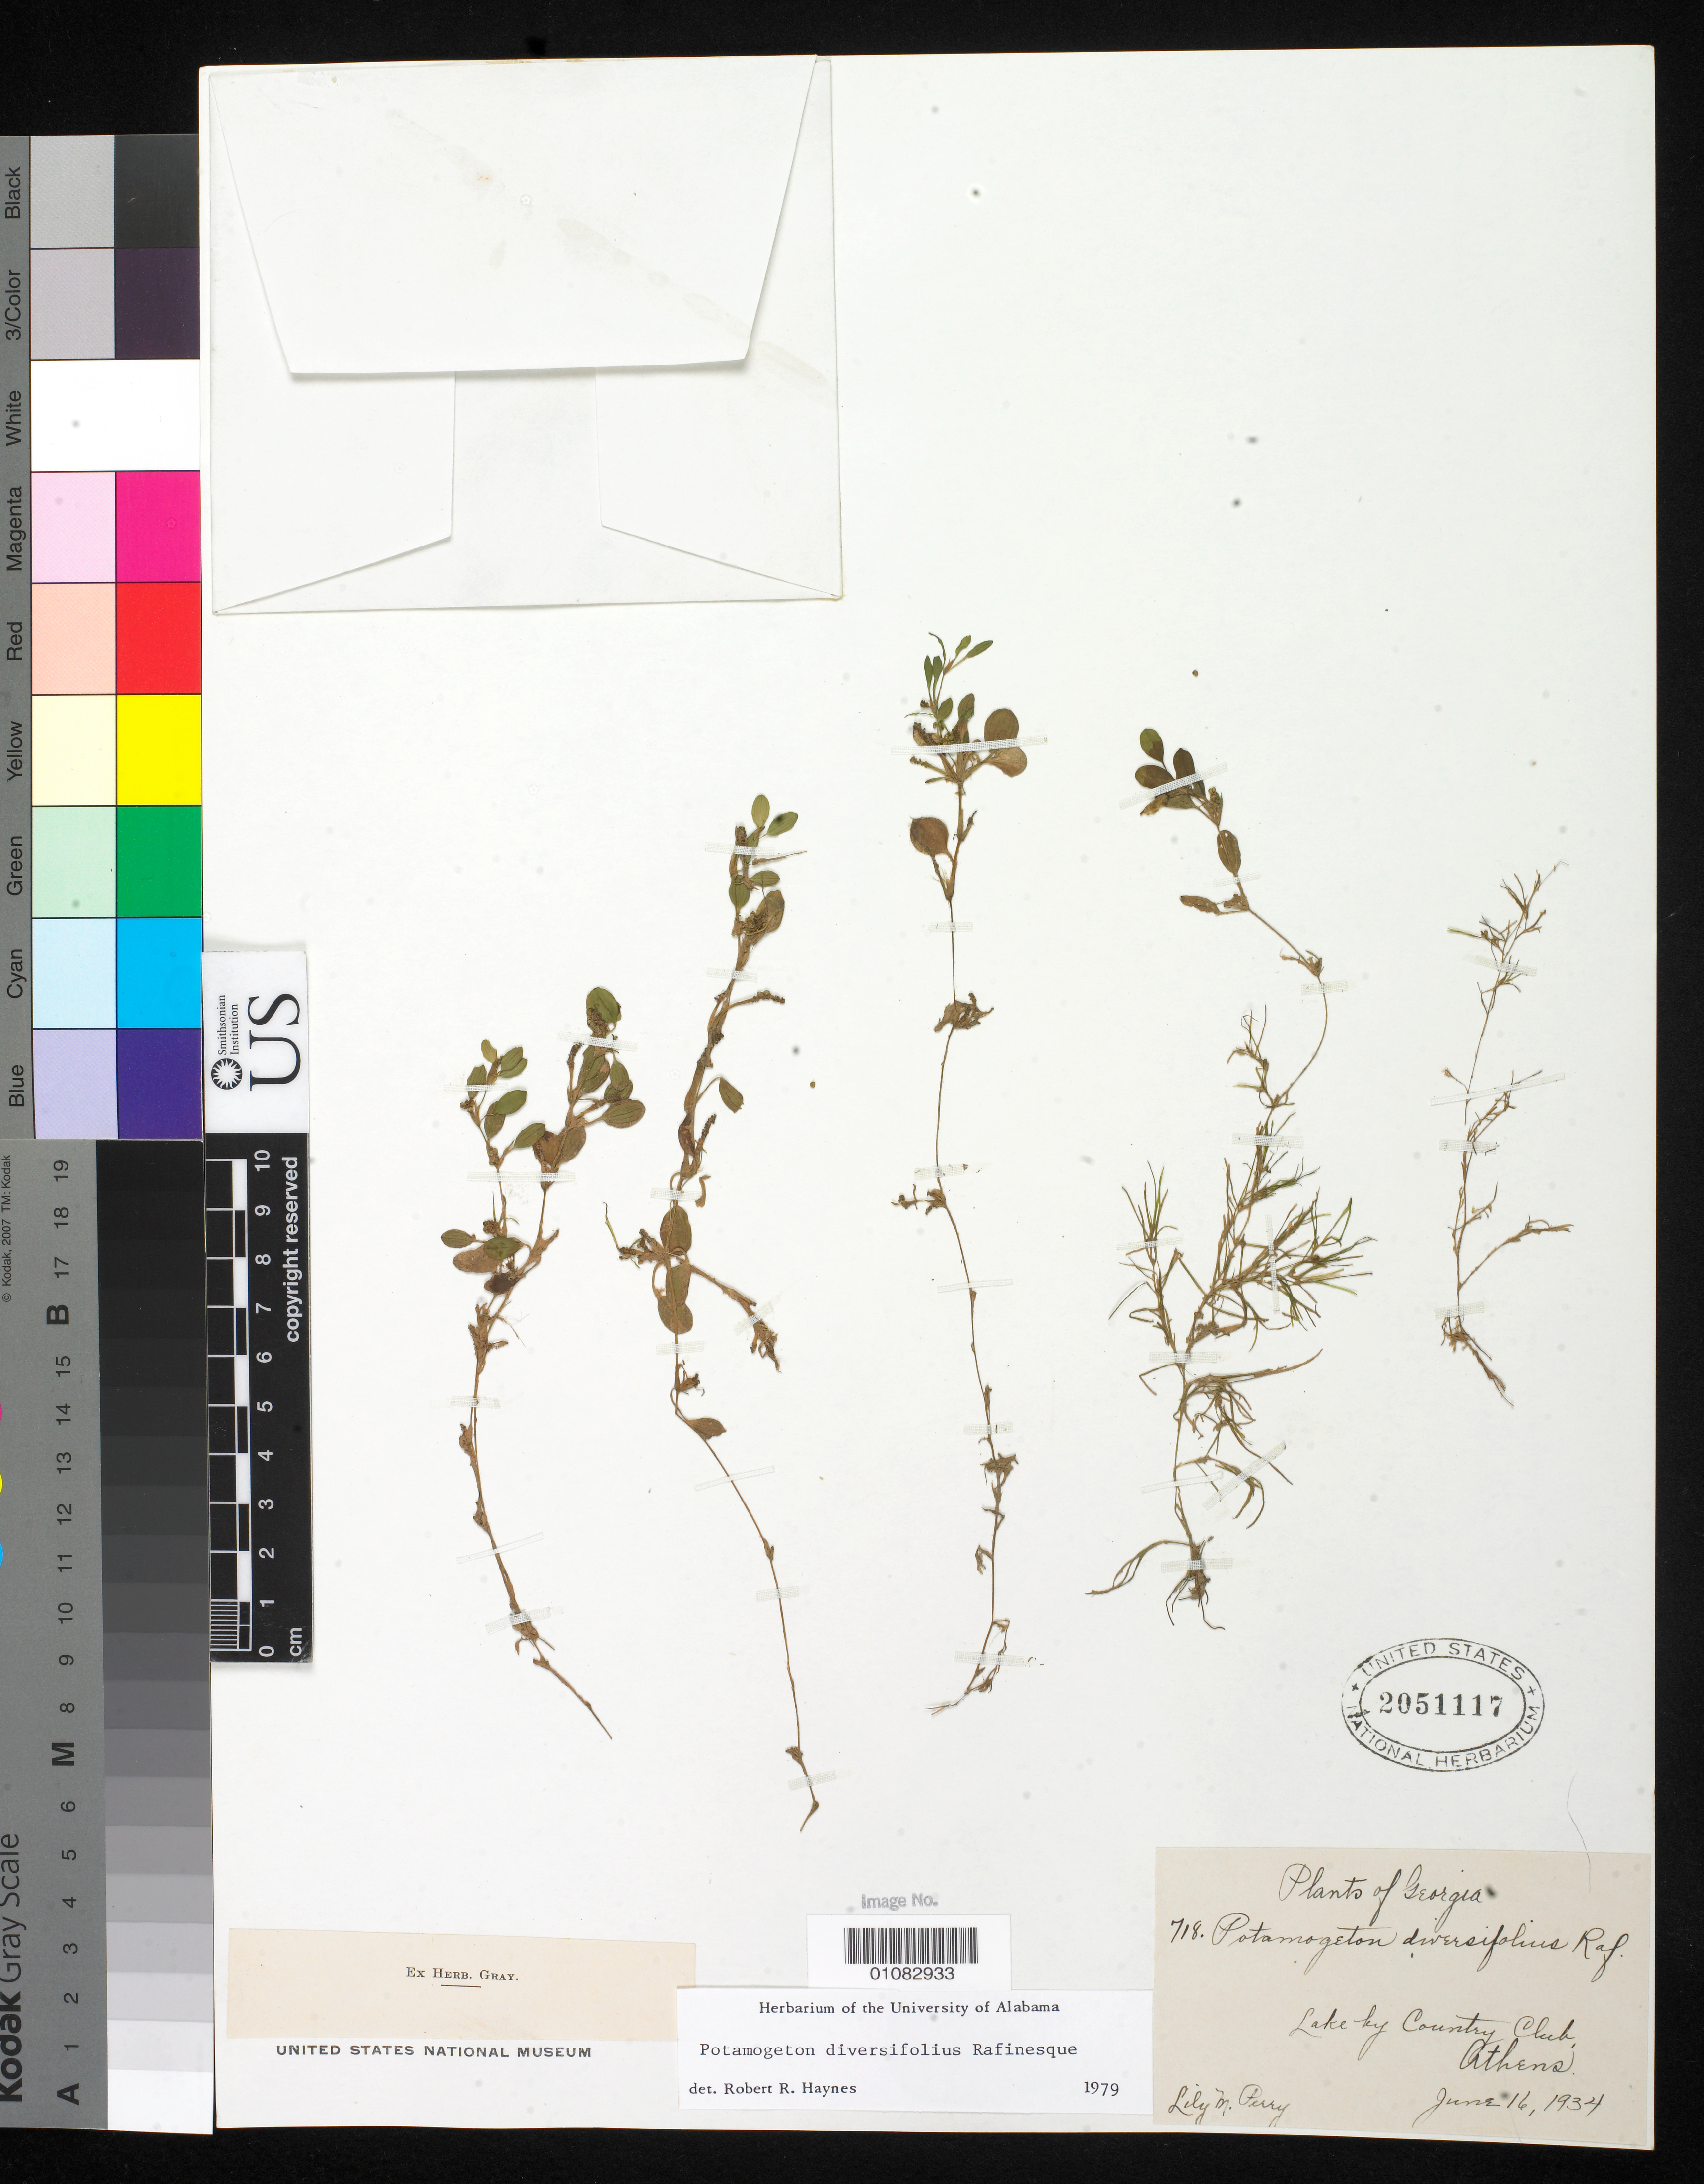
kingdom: Plantae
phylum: Tracheophyta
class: Liliopsida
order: Alismatales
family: Potamogetonaceae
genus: Potamogeton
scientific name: Potamogeton diversifolius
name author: Raf.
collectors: L. M. Perry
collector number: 718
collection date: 1934-06-16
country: United States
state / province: Georgia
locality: Athens, lake by Country Club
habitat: Lake.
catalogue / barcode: US 2051117